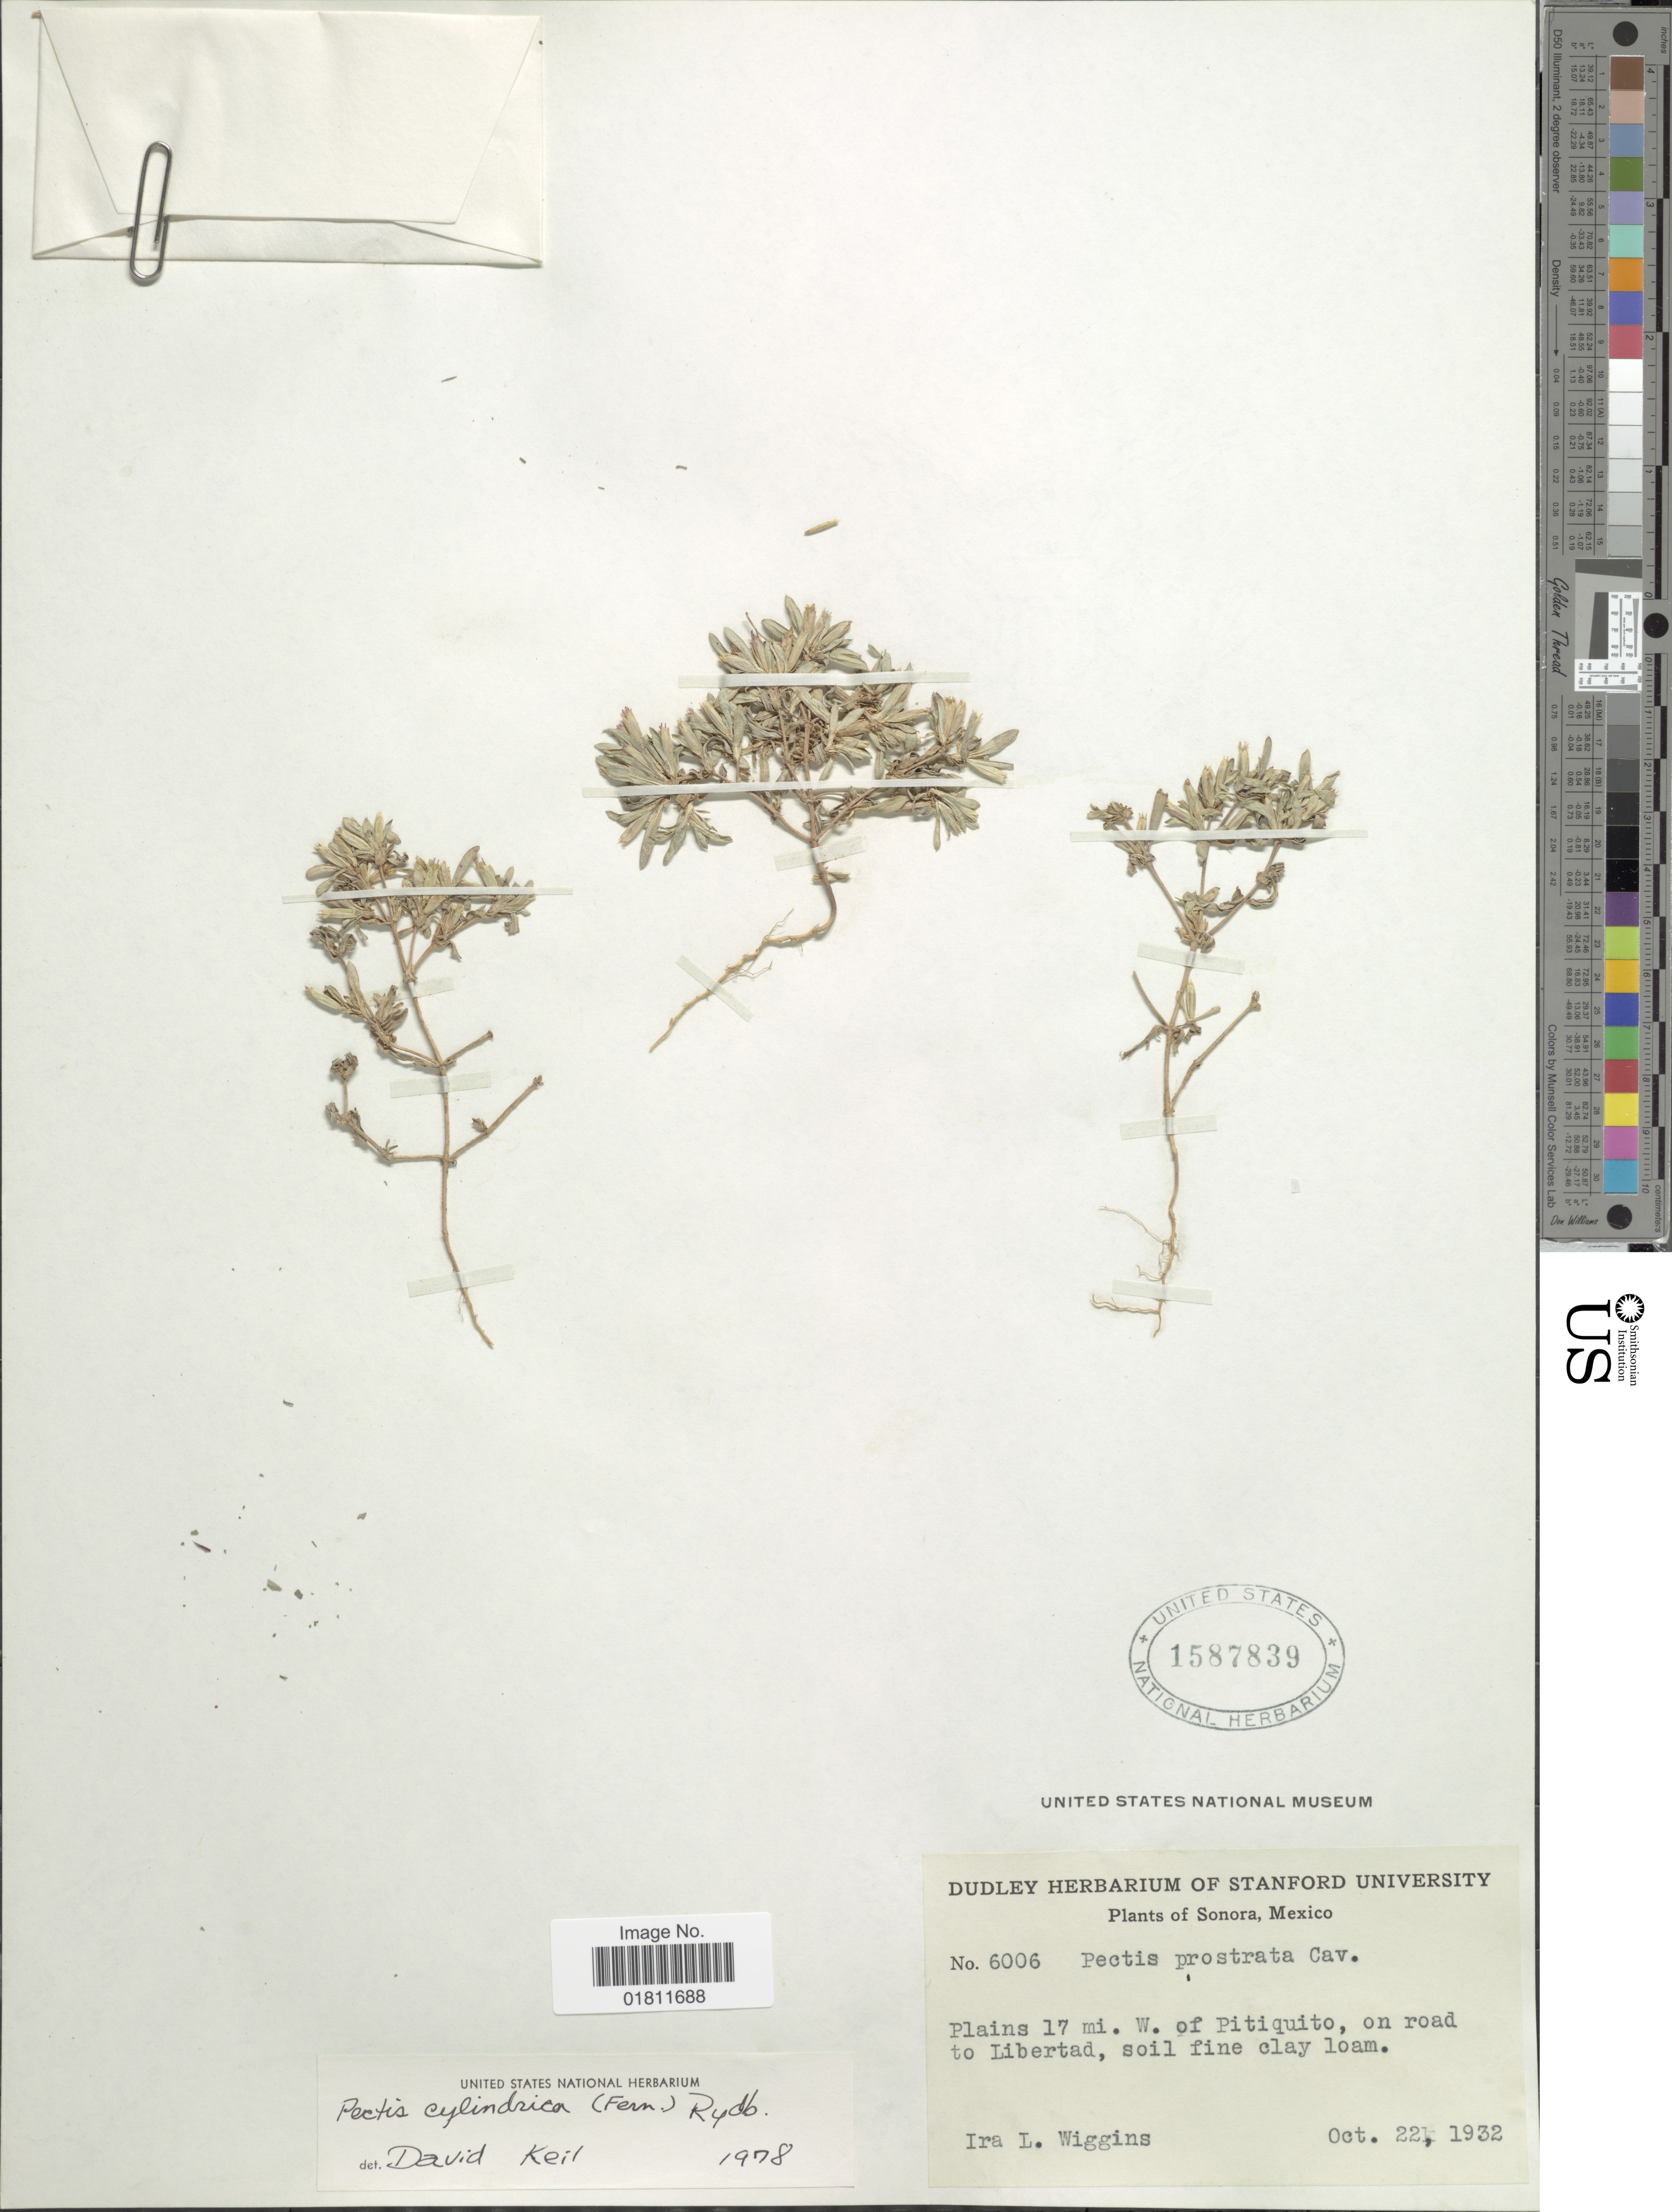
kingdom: Plantae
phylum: Tracheophyta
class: Magnoliopsida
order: Asterales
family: Asteraceae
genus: Pectis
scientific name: Pectis cylindrica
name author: (Fernald) Rydb.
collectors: I. L. Wiggins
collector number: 6006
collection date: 1932-10-22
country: Mexico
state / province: Sonora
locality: Sonora, Mexico. Plains 17 mi. W. of Pitiquito, on road to Libertad, soil fine clay loam.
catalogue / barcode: US 1587839